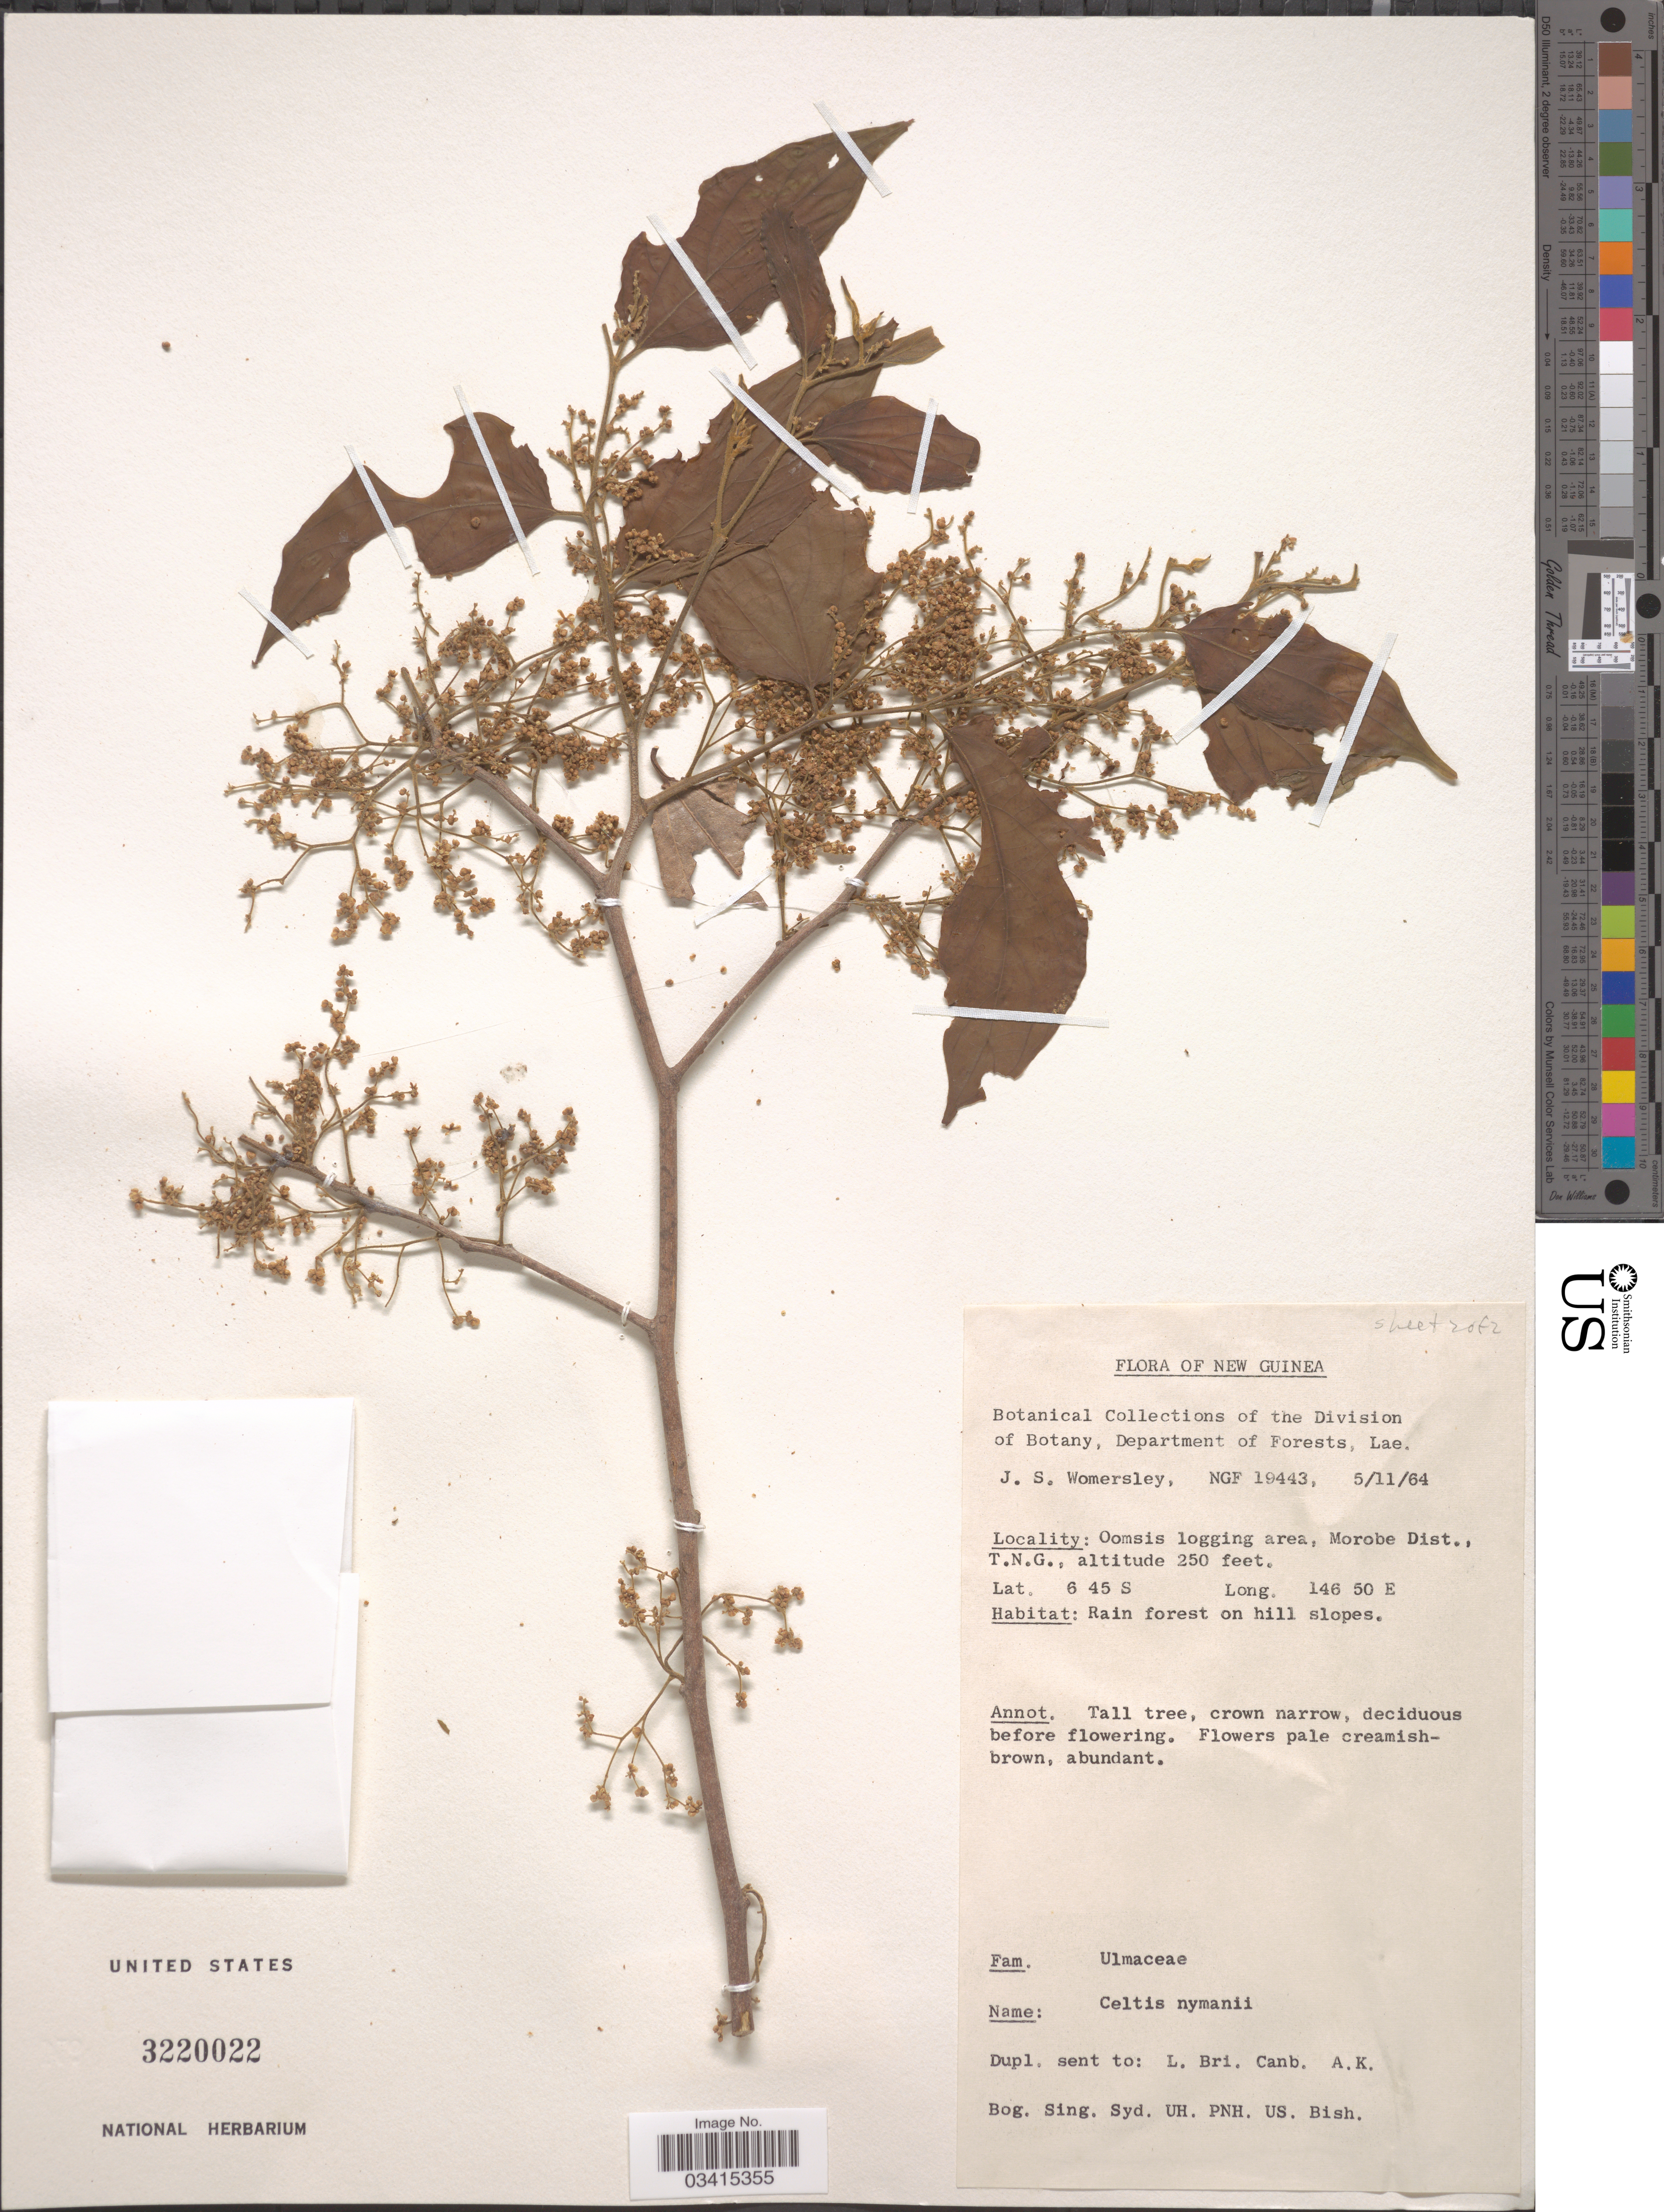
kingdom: Plantae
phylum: Tracheophyta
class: Magnoliopsida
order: Rosales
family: Cannabaceae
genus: Celtis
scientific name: Celtis nymanii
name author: K. Schum.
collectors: J. S. Womersley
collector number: NGF 19443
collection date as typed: Transcribed d/m/y: 5/11/64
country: Papua New Guinea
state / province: Morobe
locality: New Guinea. Oomsis logging area, Morobe Dist., T.N.G.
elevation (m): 76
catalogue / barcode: US 3220022